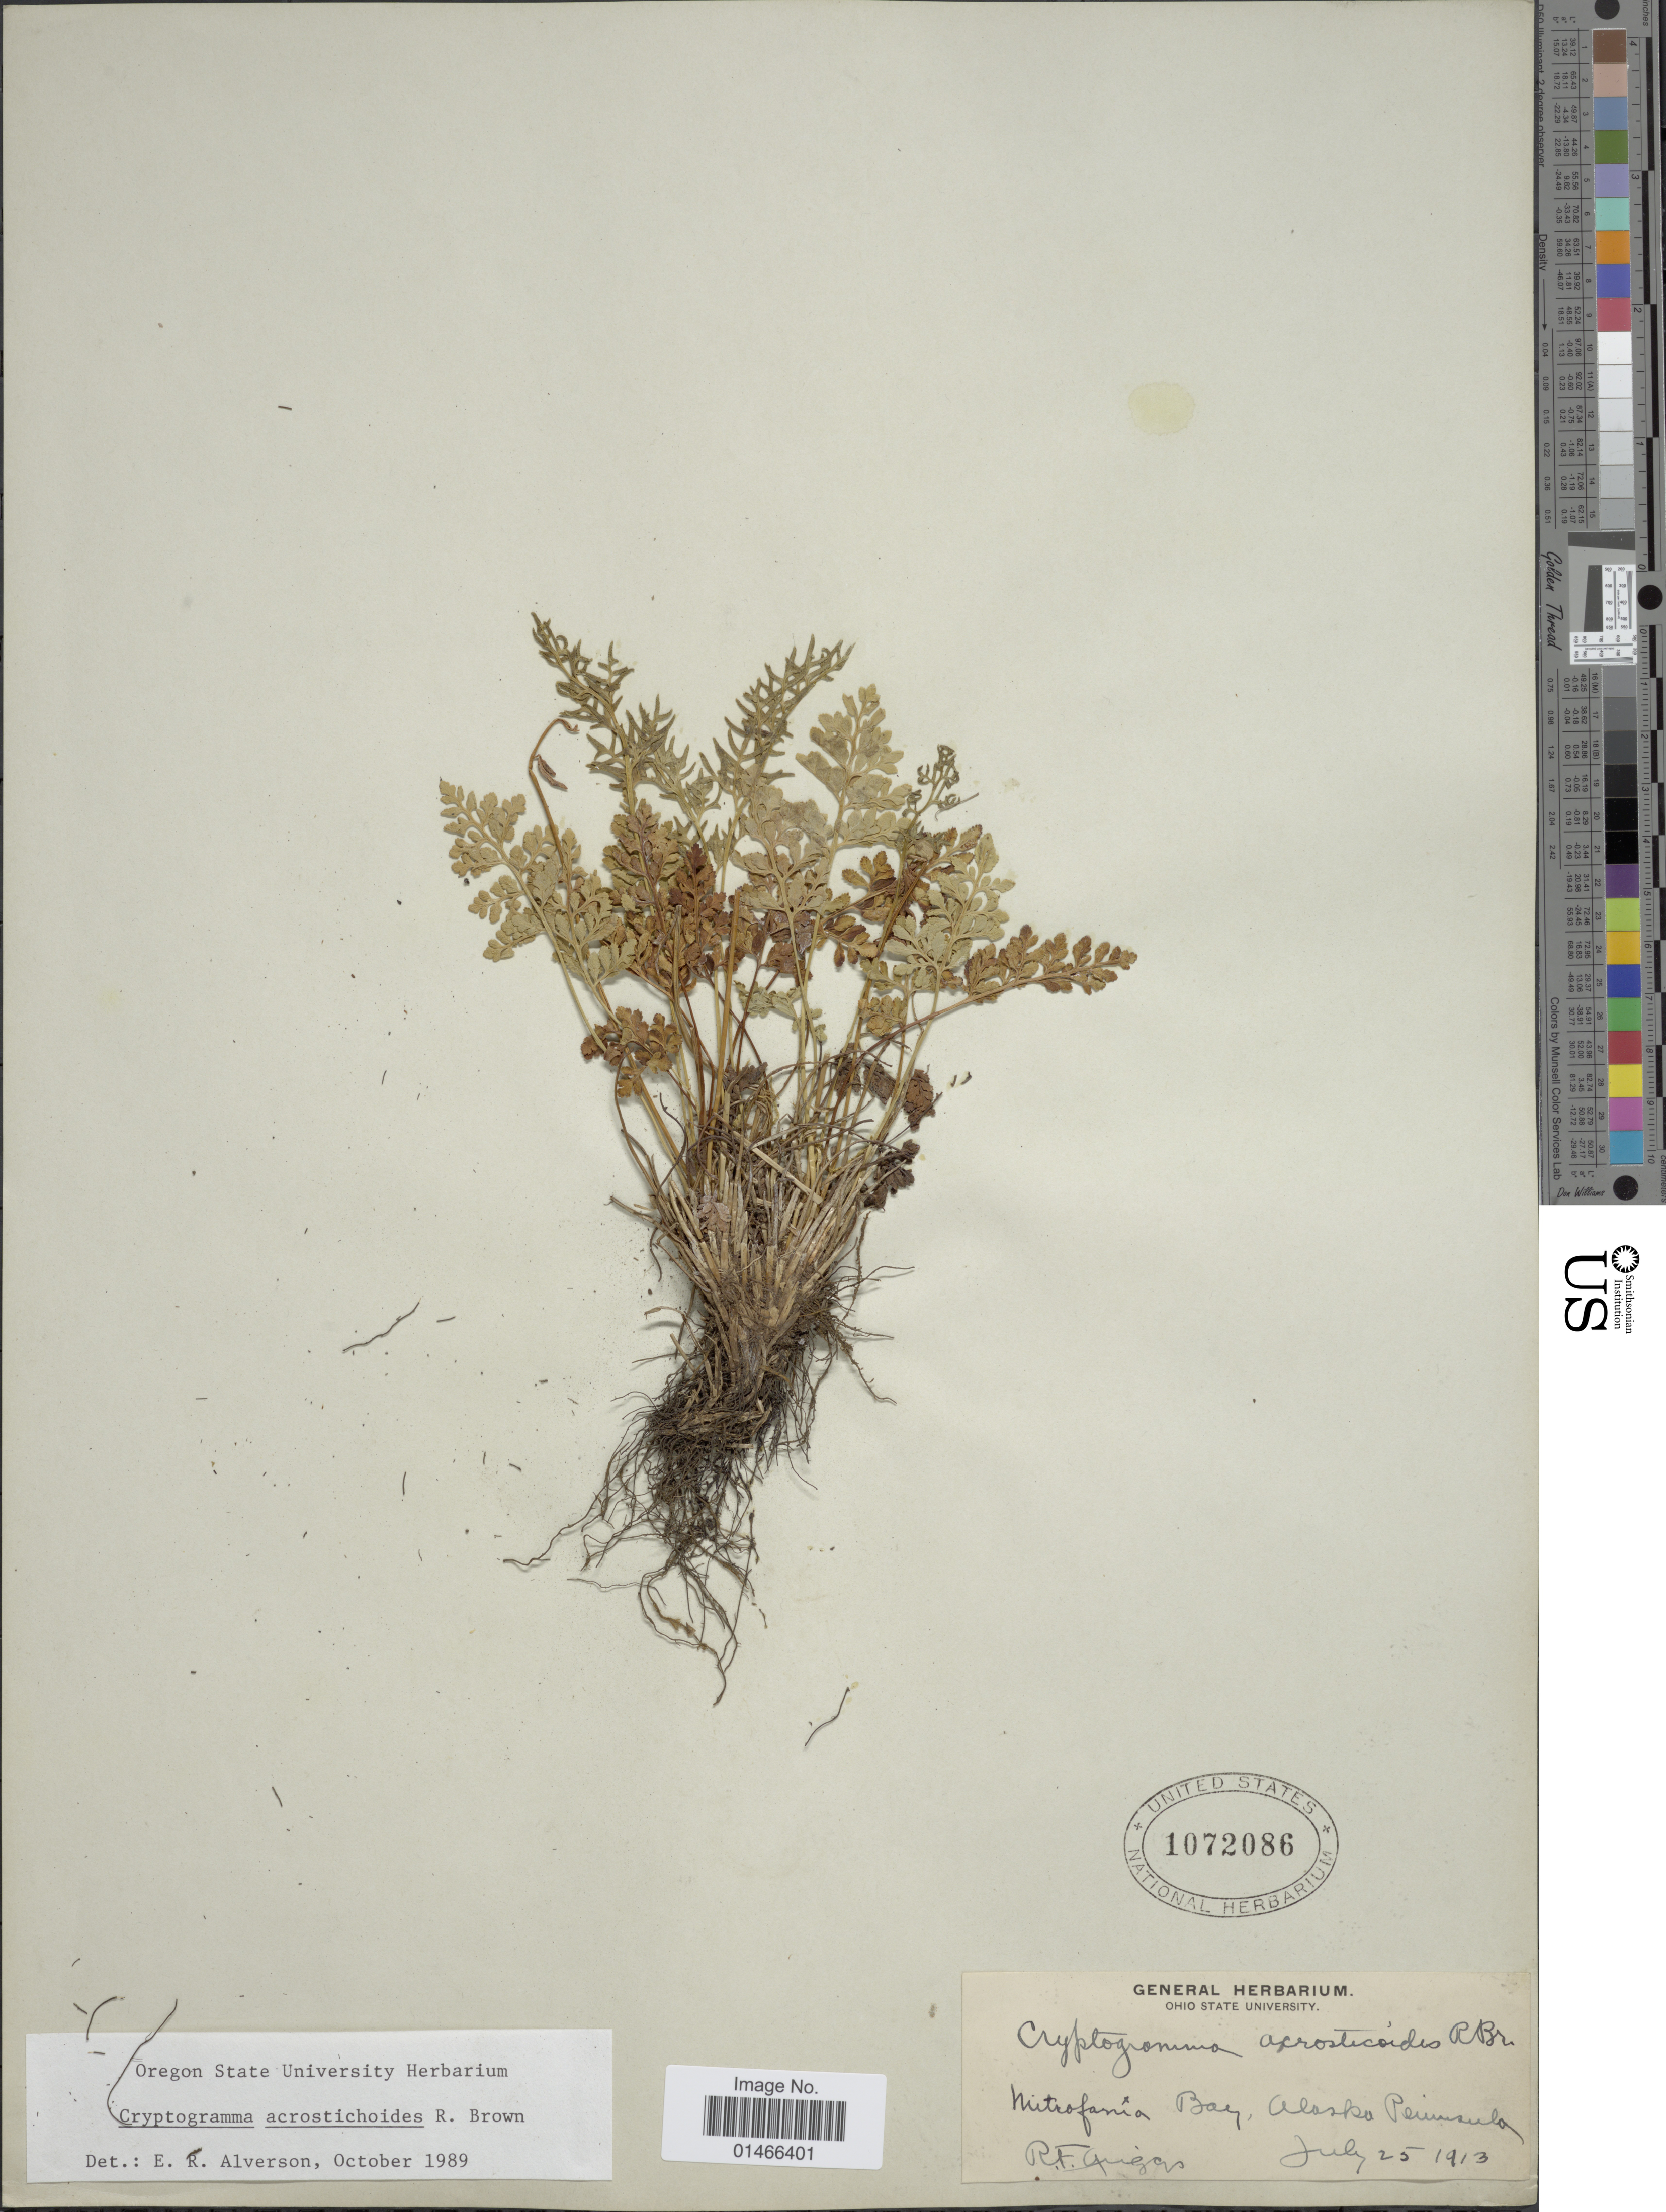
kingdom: Plantae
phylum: Tracheophyta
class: Polypodiopsida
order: Polypodiales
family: Pteridaceae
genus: Cryptogramma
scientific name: Cryptogramma acrostichoides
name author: R. Br.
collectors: R. F. Griggs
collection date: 1913-07-25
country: United States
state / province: Alaska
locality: Mitrofarnia Bay, Alaska Peninsula.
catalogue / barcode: US 1072086